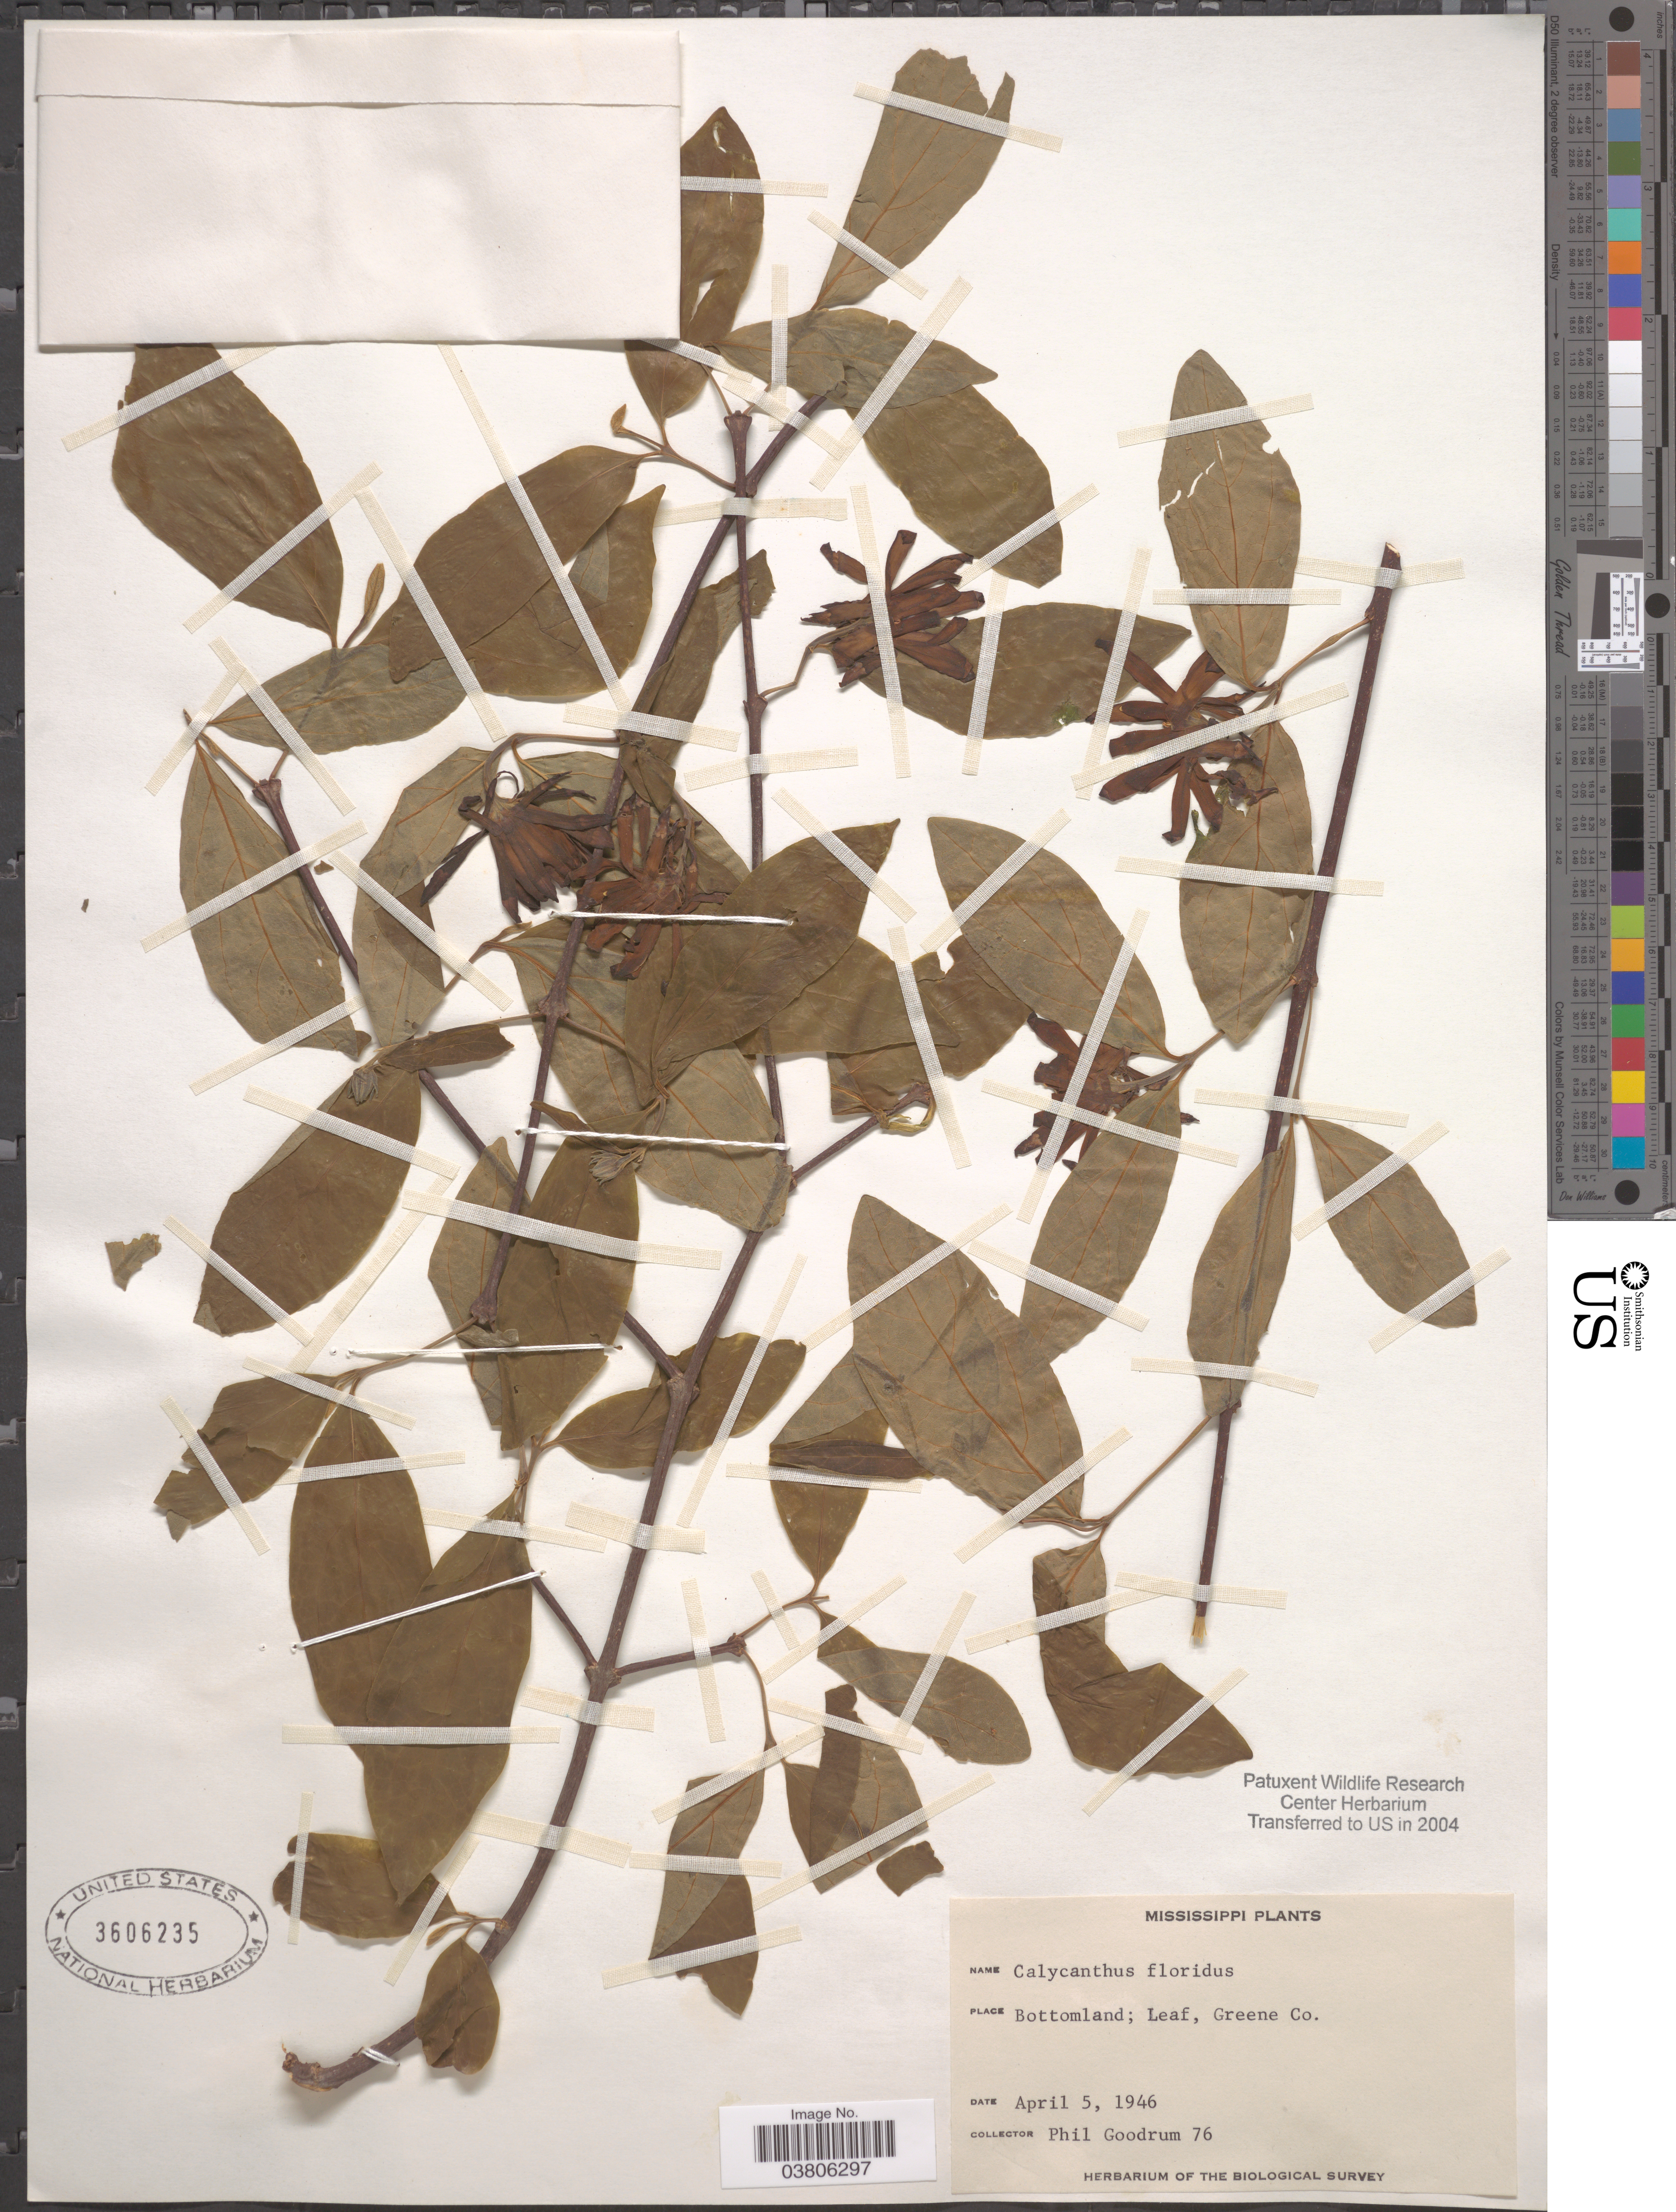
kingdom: Plantae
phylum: Tracheophyta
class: Magnoliopsida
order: Laurales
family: Calycanthaceae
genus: Calycanthus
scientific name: Calycanthus floridus var. laevigatus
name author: (Willd.) Torr. & A. Gray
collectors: P. Goodrum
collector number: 76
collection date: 1946-04-05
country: United States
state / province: Mississippi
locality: Bottomland; Leaf, Greene Co.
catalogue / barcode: US 3606235